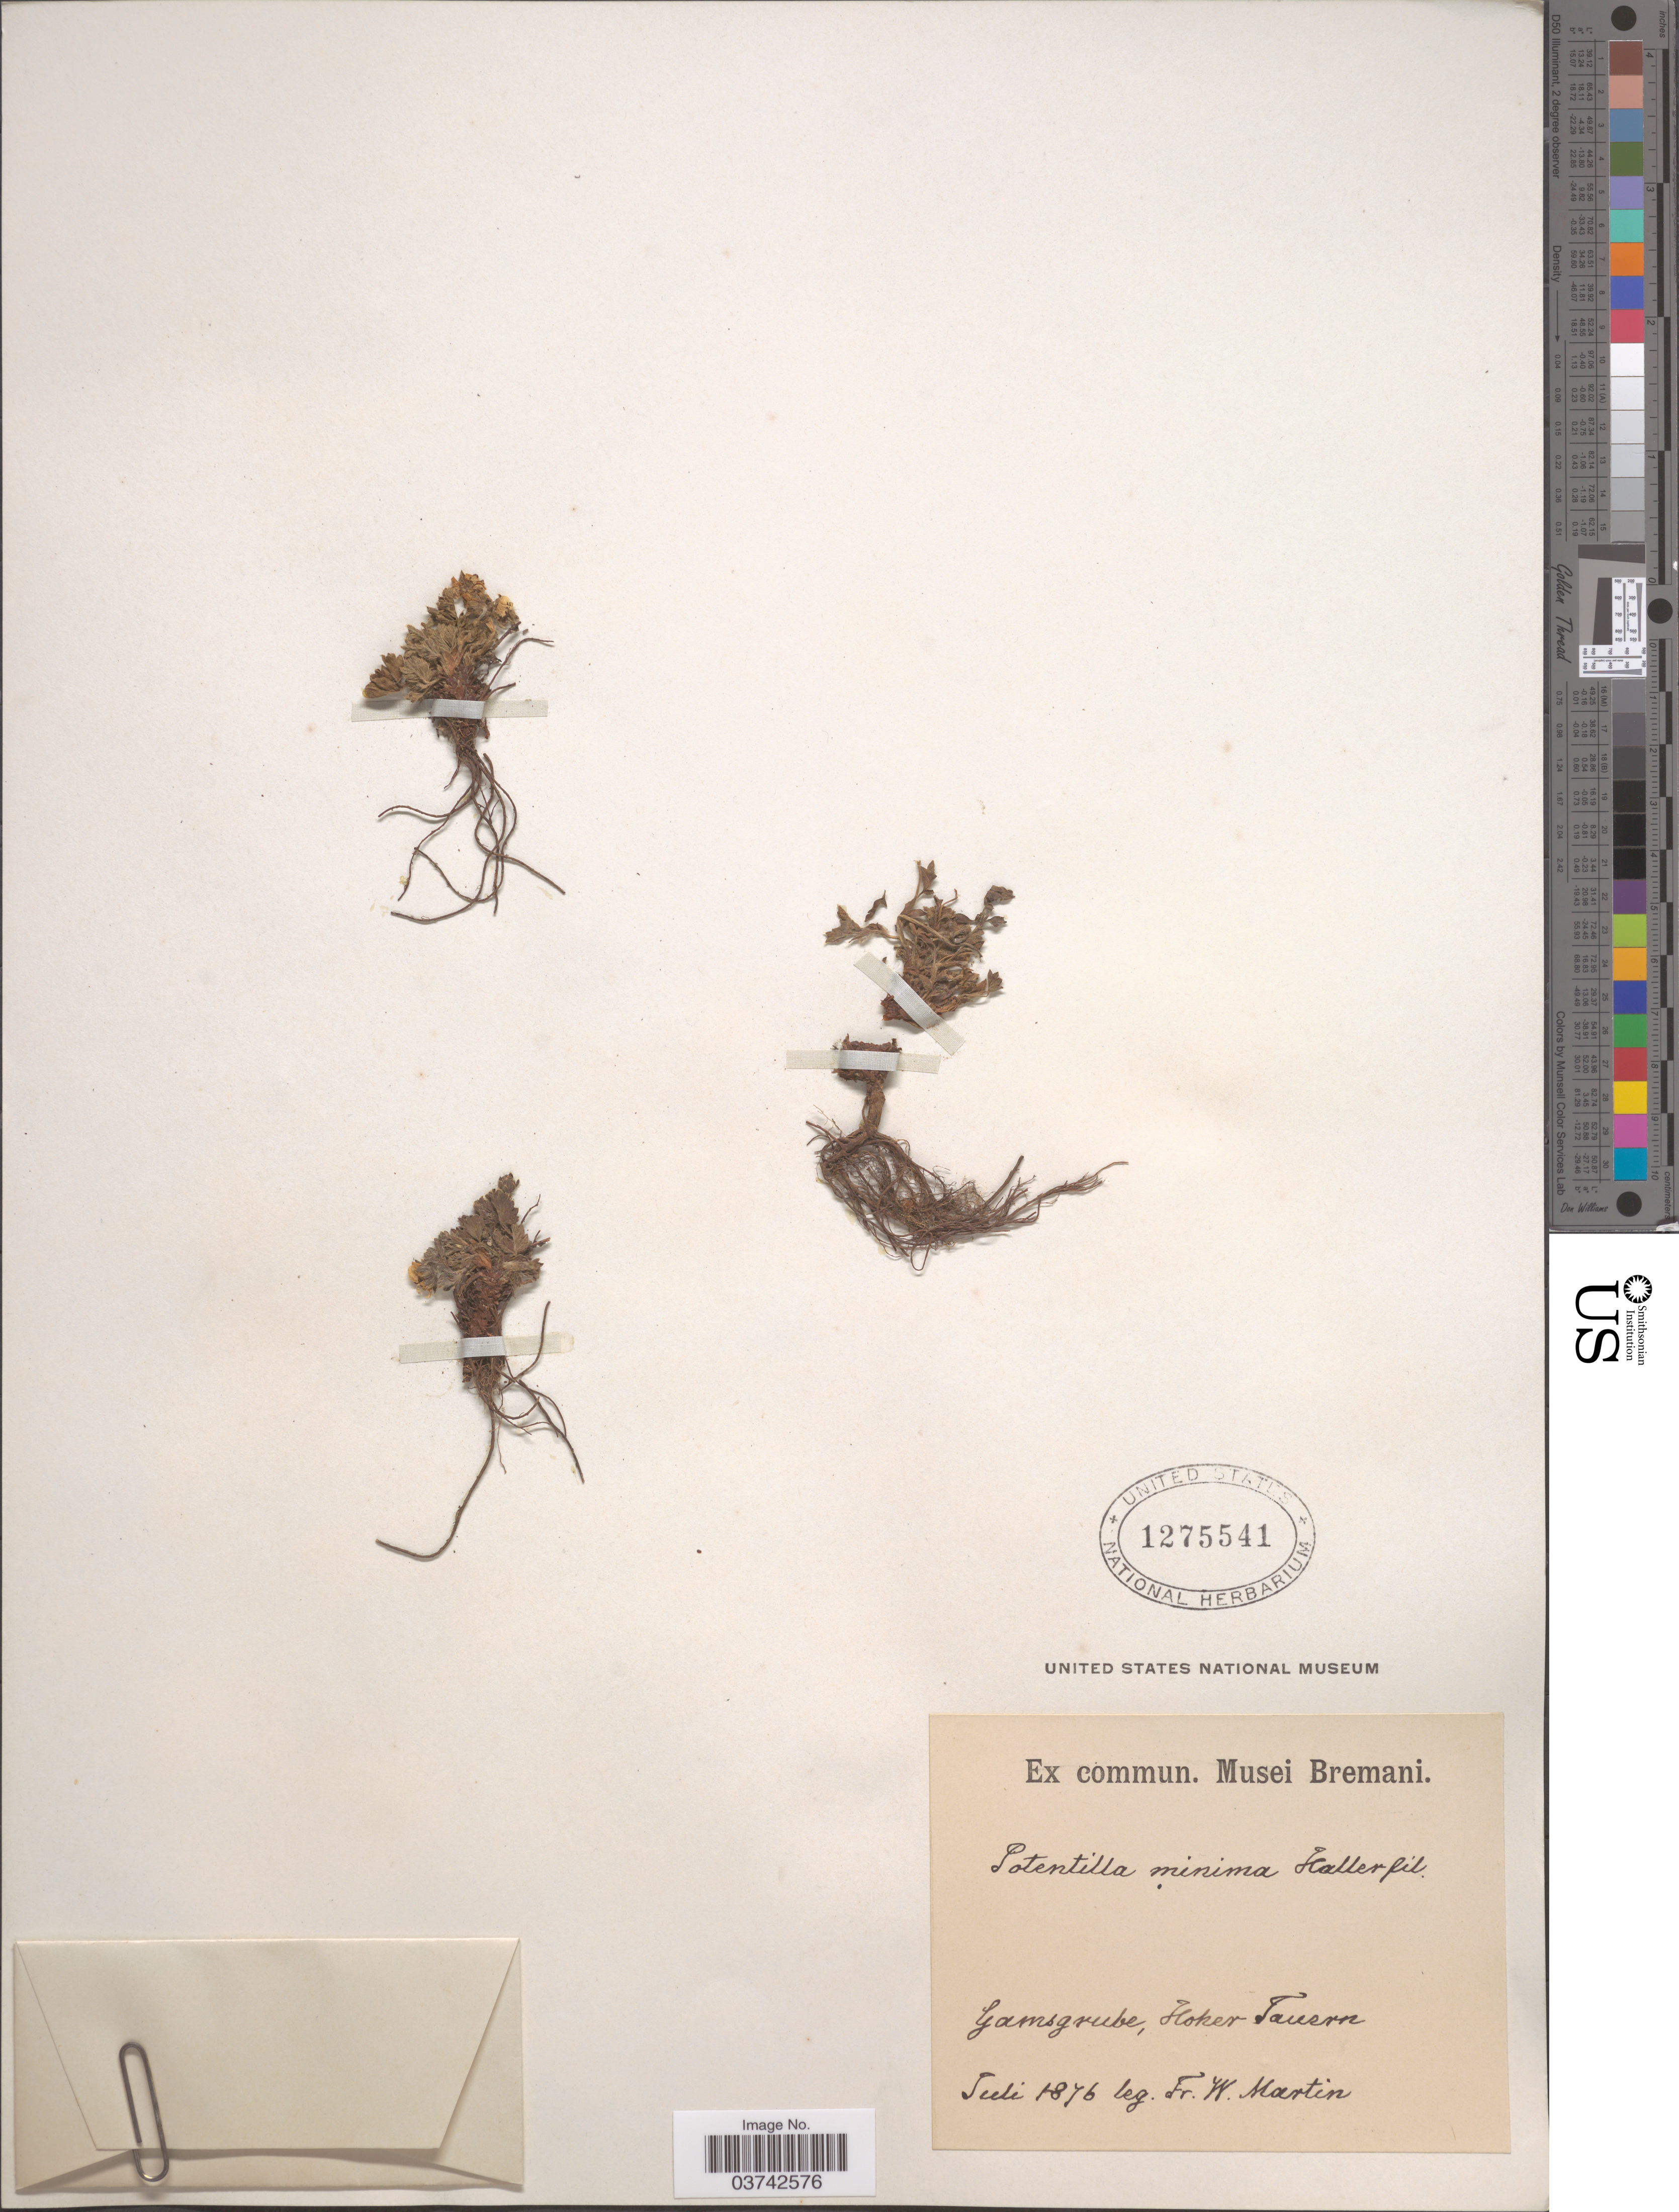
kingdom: Plantae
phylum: Tracheophyta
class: Magnoliopsida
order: Rosales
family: Rosaceae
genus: Potentilla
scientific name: Potentilla minima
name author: Haller f.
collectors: F. Martin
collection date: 1876-07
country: Austria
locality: Gamsgrube, Hoher Tauern.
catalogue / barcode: US 1275541